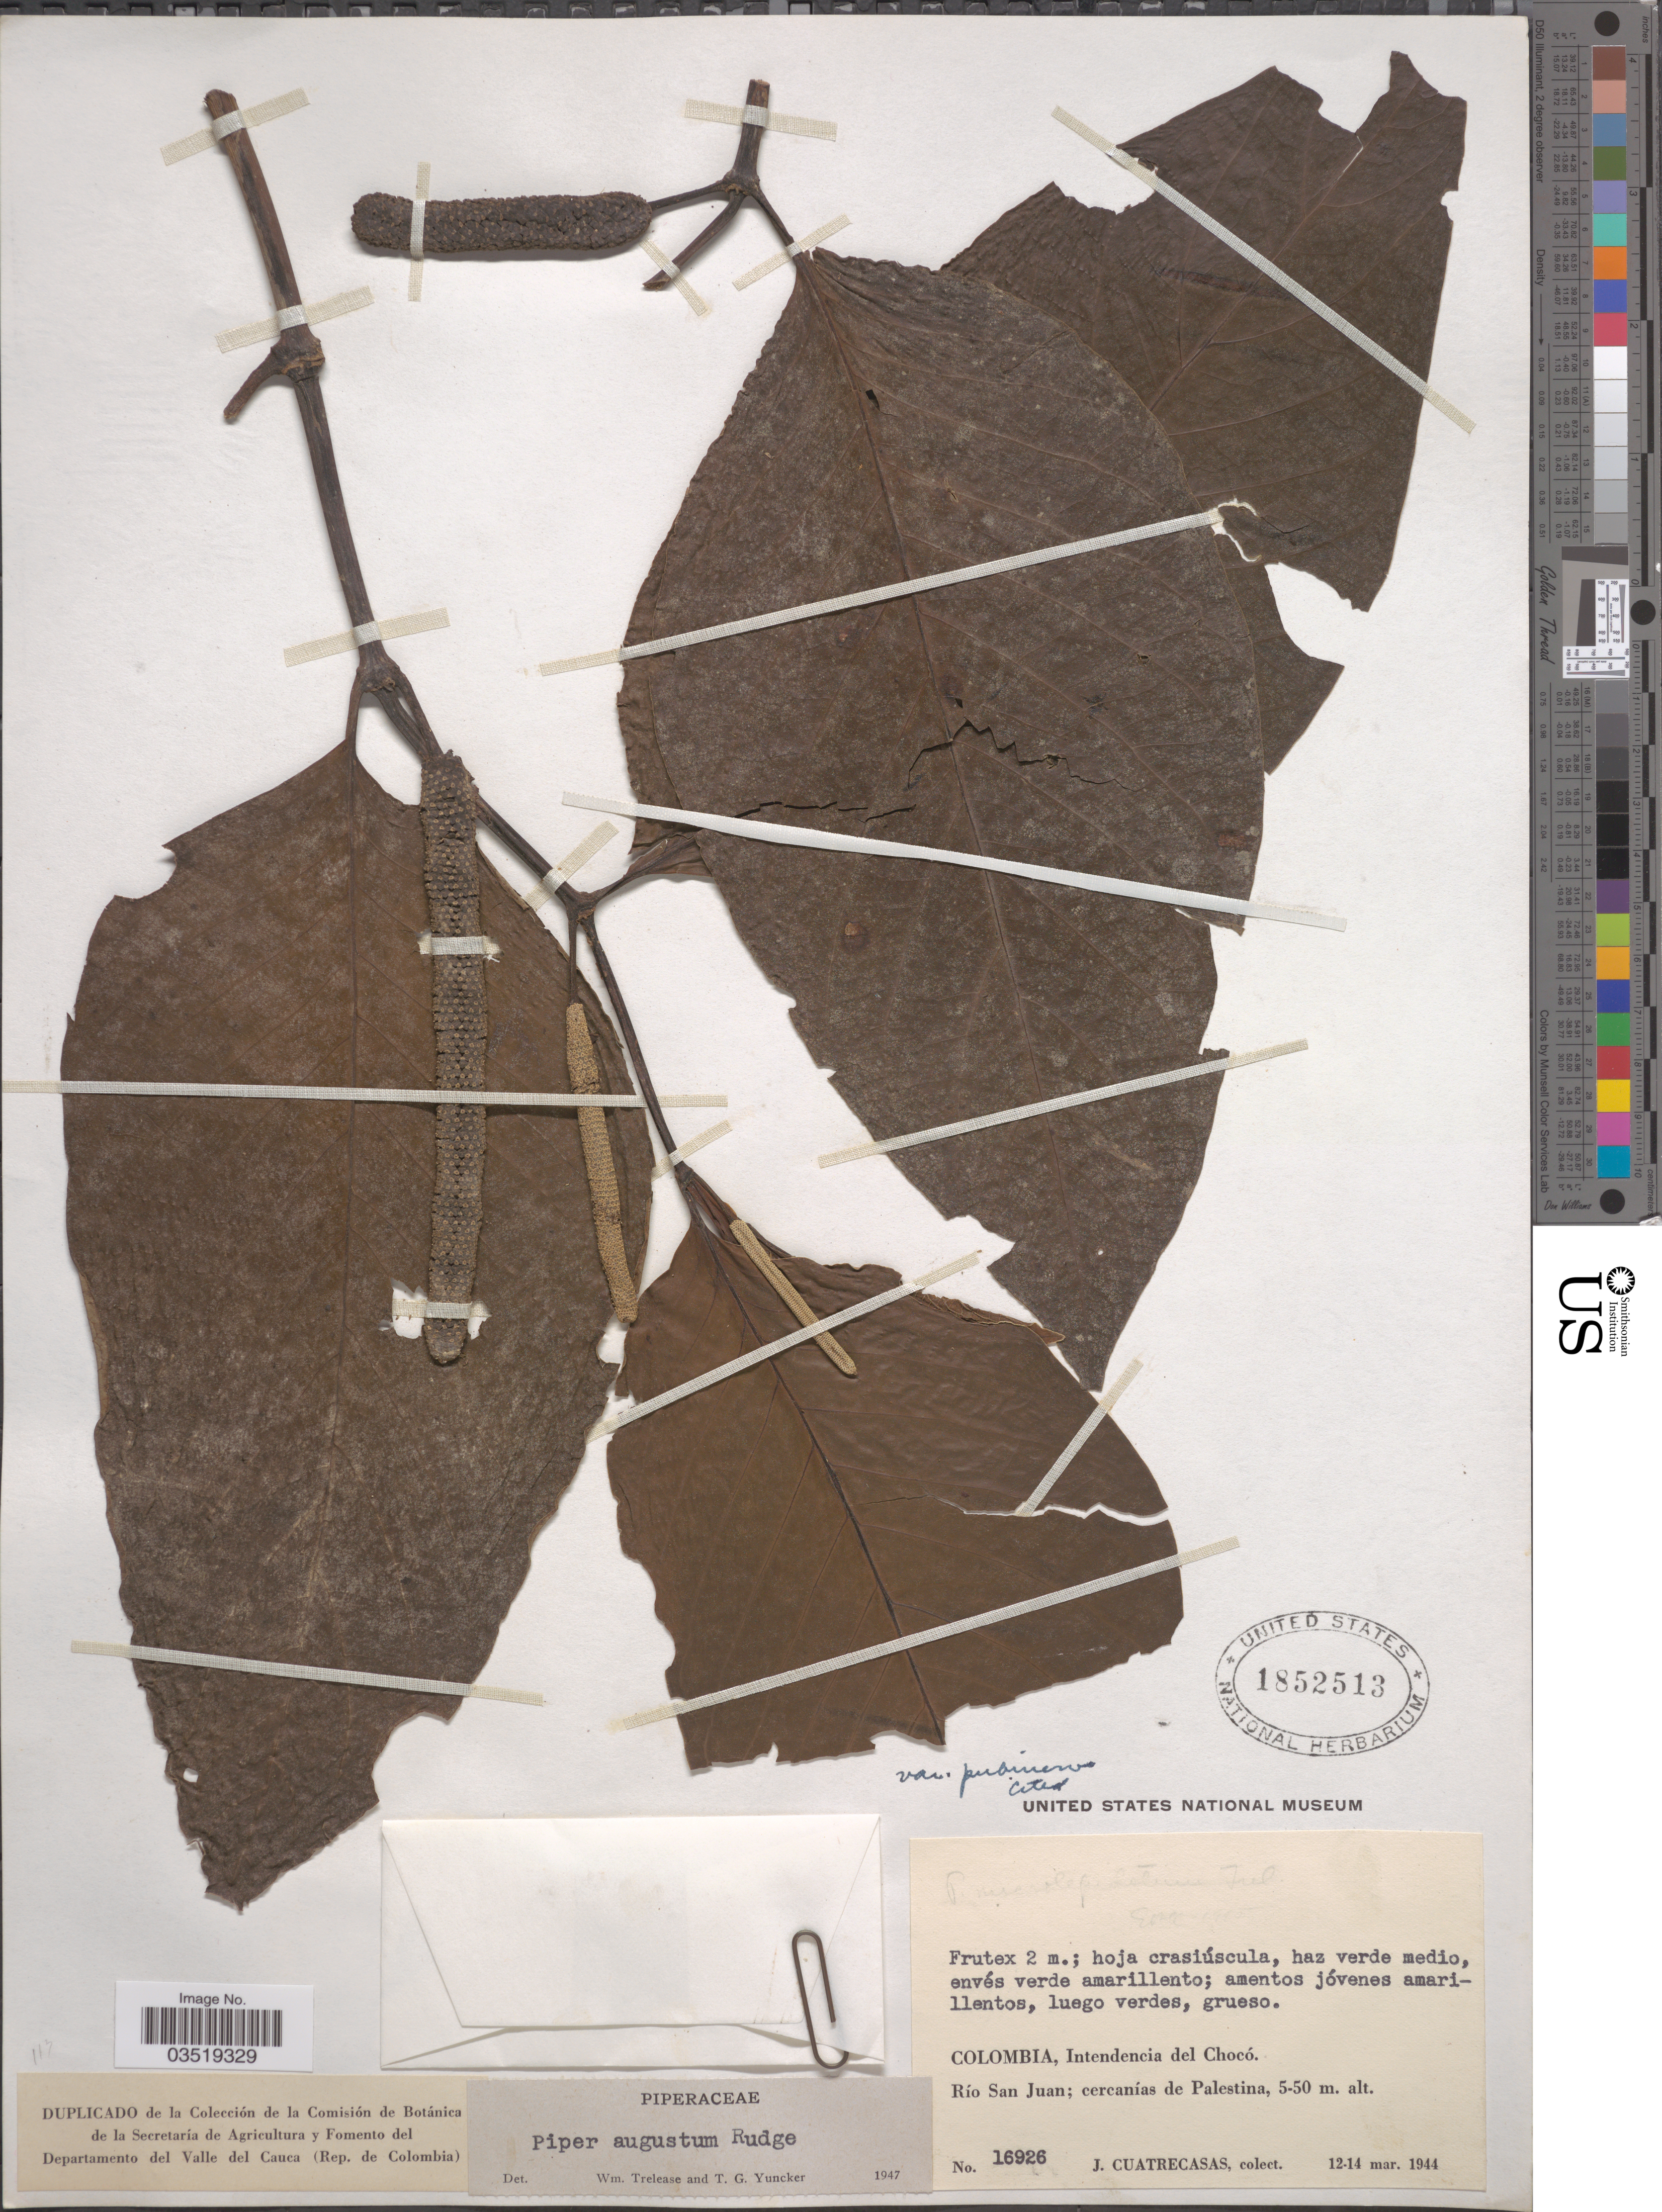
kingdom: Plantae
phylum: Tracheophyta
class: Magnoliopsida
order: Piperales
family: Piperaceae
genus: Piper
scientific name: Piper augustum var. pubinerve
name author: Trel. & Yunck.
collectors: J. Cuatrecasas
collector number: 16926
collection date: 1944-03-12/1944-03-14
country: Colombia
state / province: Chocó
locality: Intendencia del Chocó. Río San Juan; cercanías de Palestina.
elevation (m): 5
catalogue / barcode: US 1852513